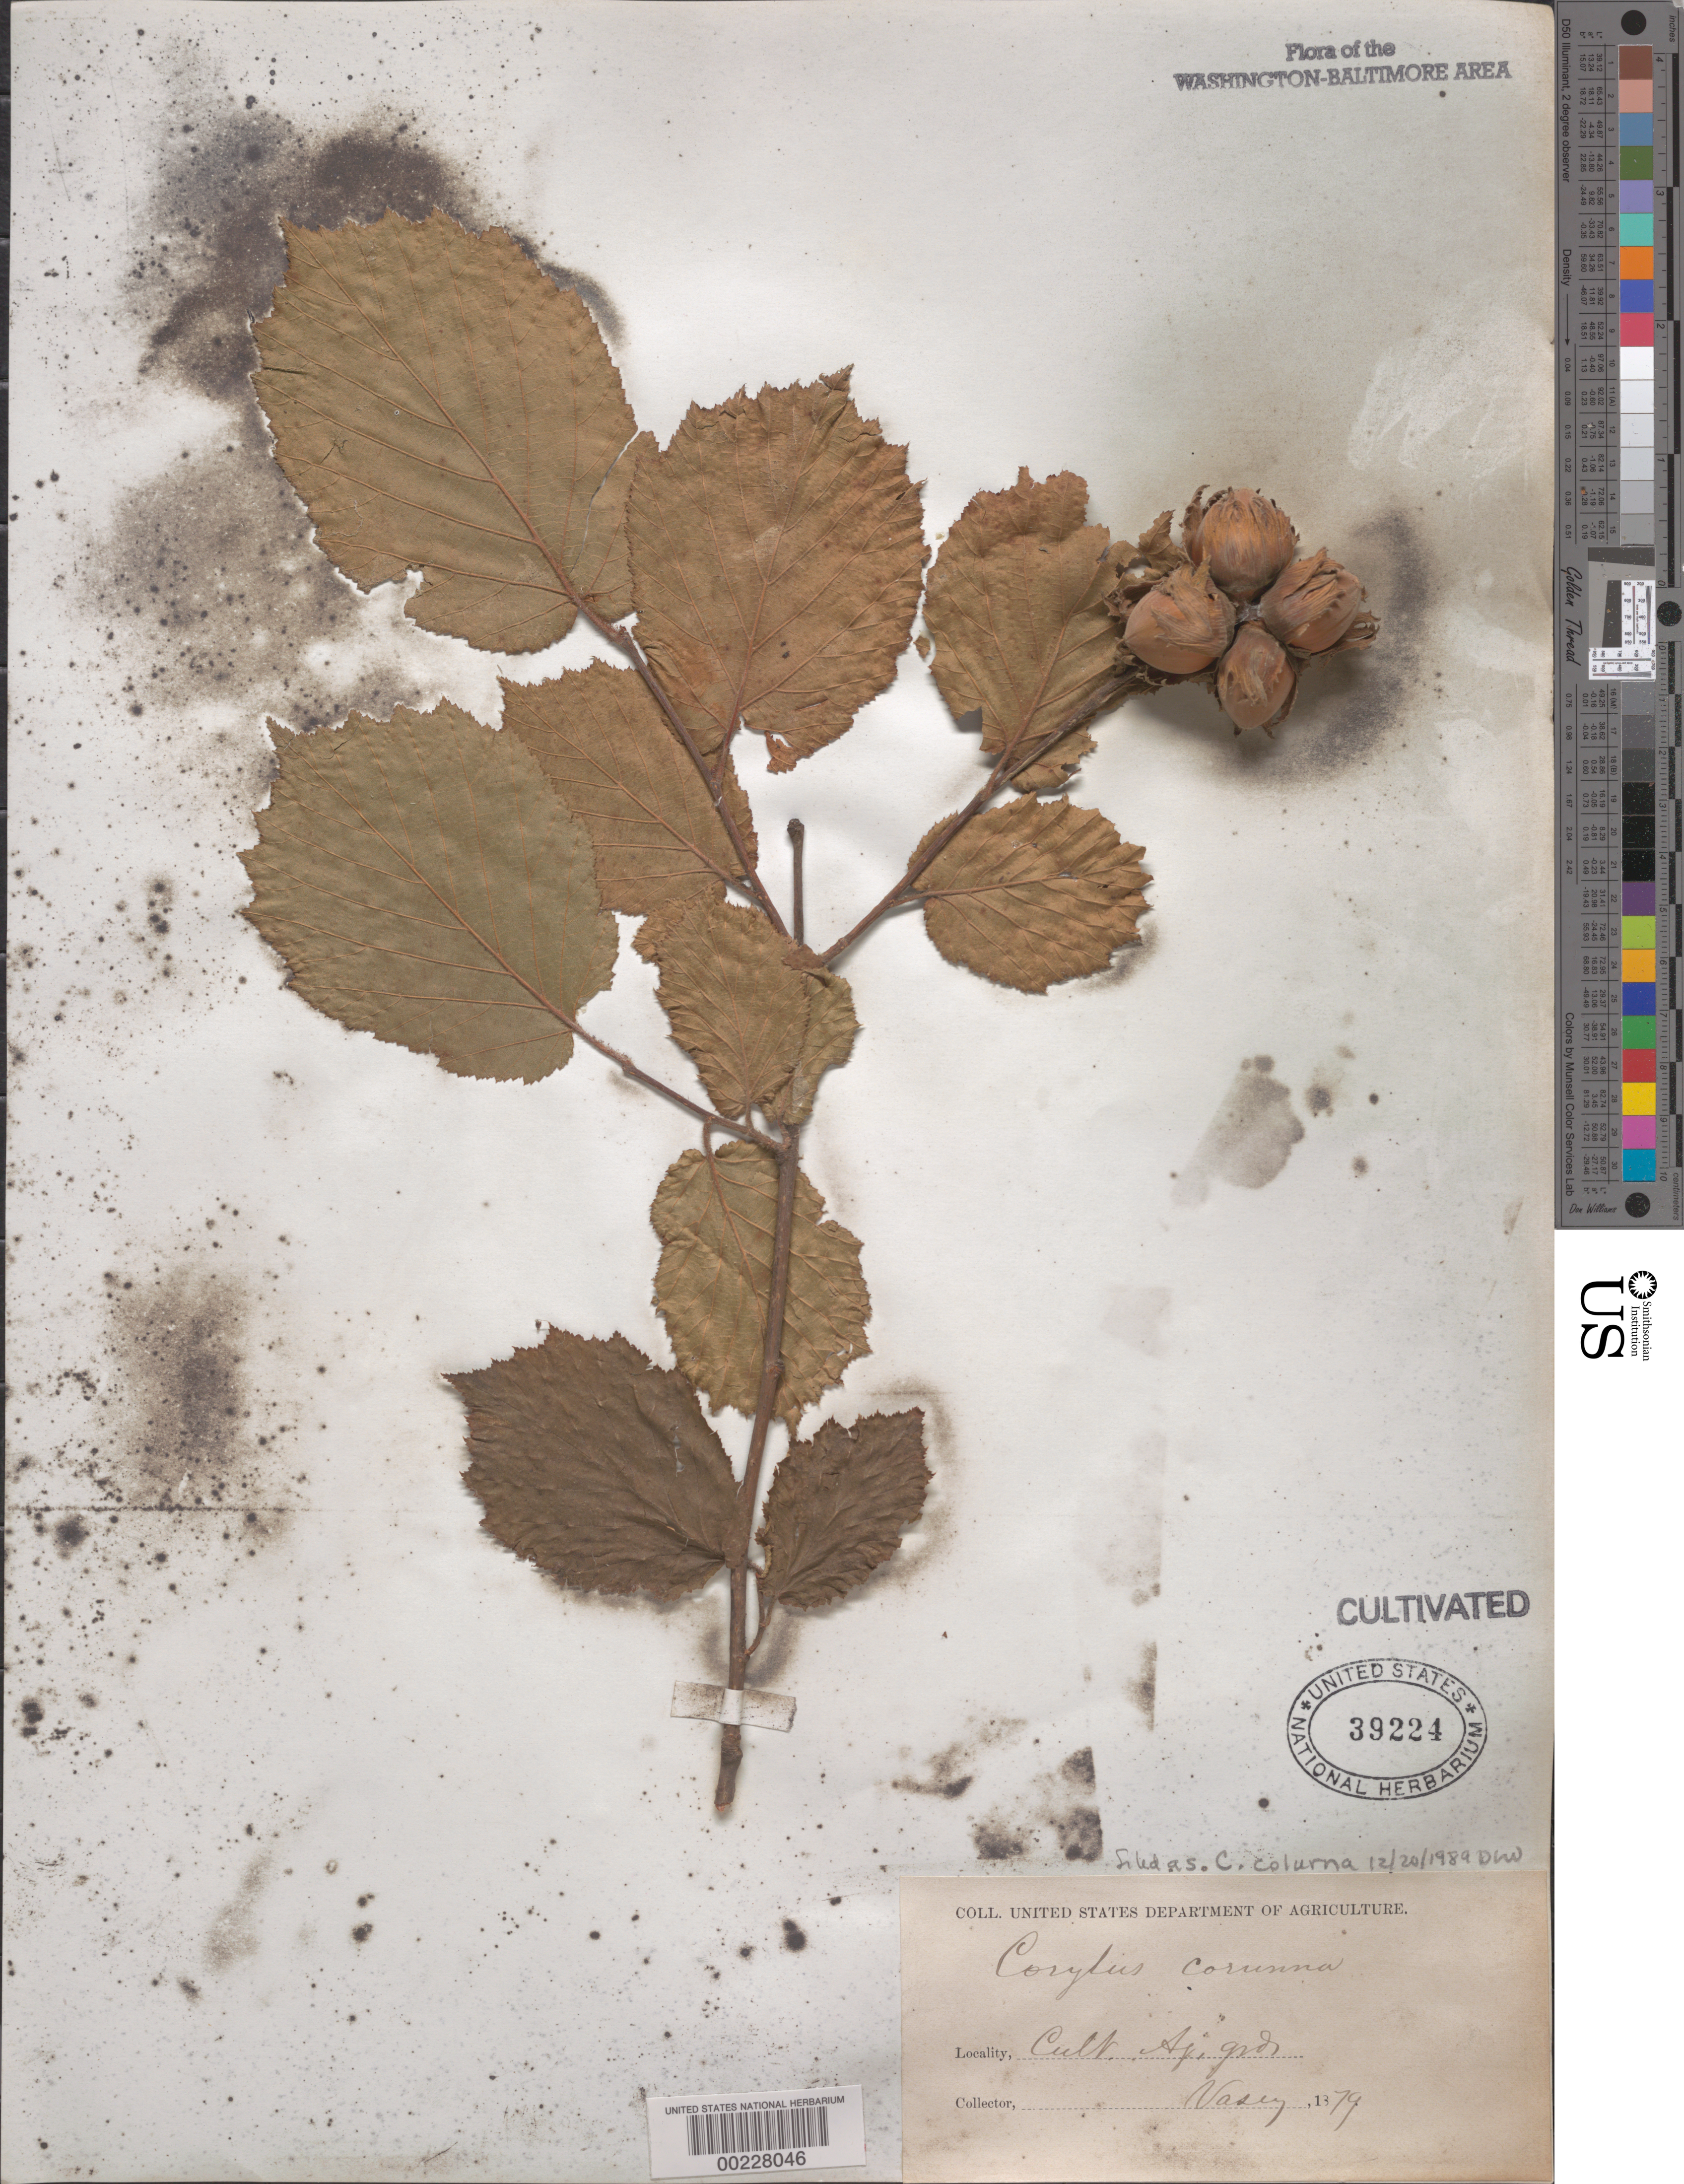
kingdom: Plantae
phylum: Tracheophyta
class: Magnoliopsida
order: Fagales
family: Betulaceae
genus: Corylus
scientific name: Corylus colurna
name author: L.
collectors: G. R. Vasey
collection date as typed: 1879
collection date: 1879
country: United States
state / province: District of Columbia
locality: Agricultural grounds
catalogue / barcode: US 39224